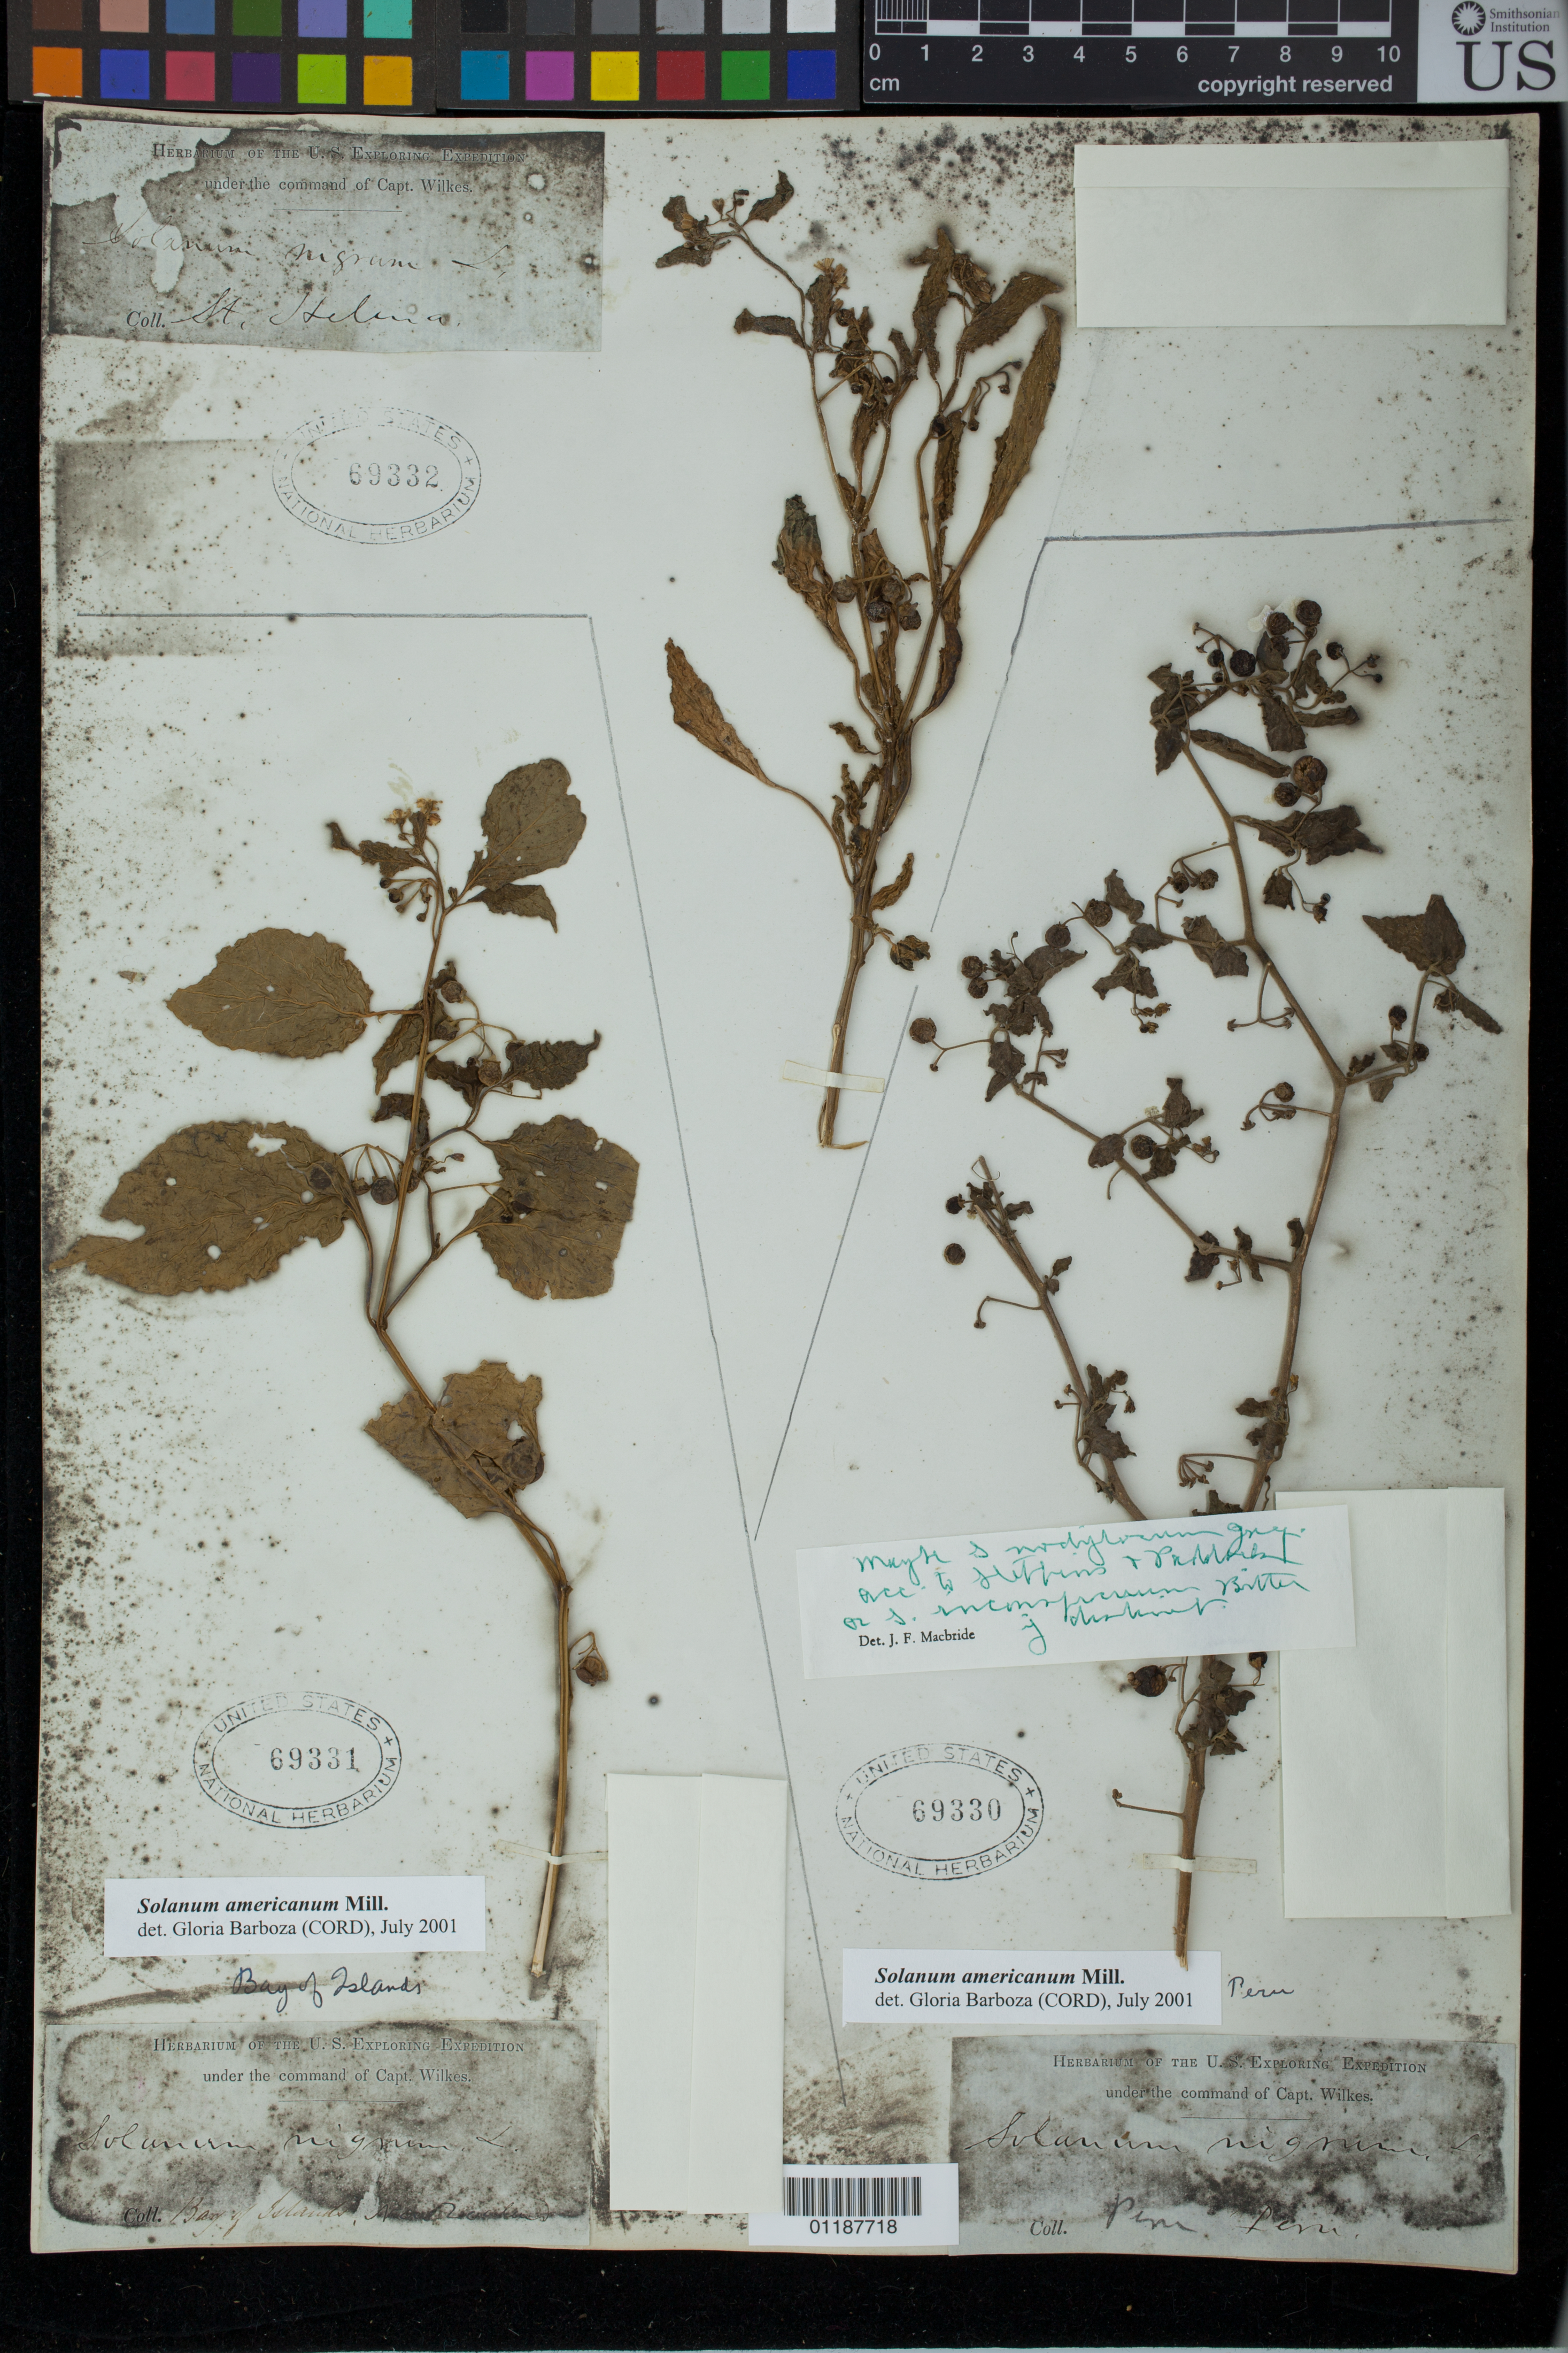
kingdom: Plantae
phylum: Tracheophyta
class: Magnoliopsida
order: Solanales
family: Solanaceae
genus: Solanum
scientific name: Solanum americanum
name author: Mill.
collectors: Wilkes Explor. Exped.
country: Peru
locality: Possibly Lima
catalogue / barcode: US 69330